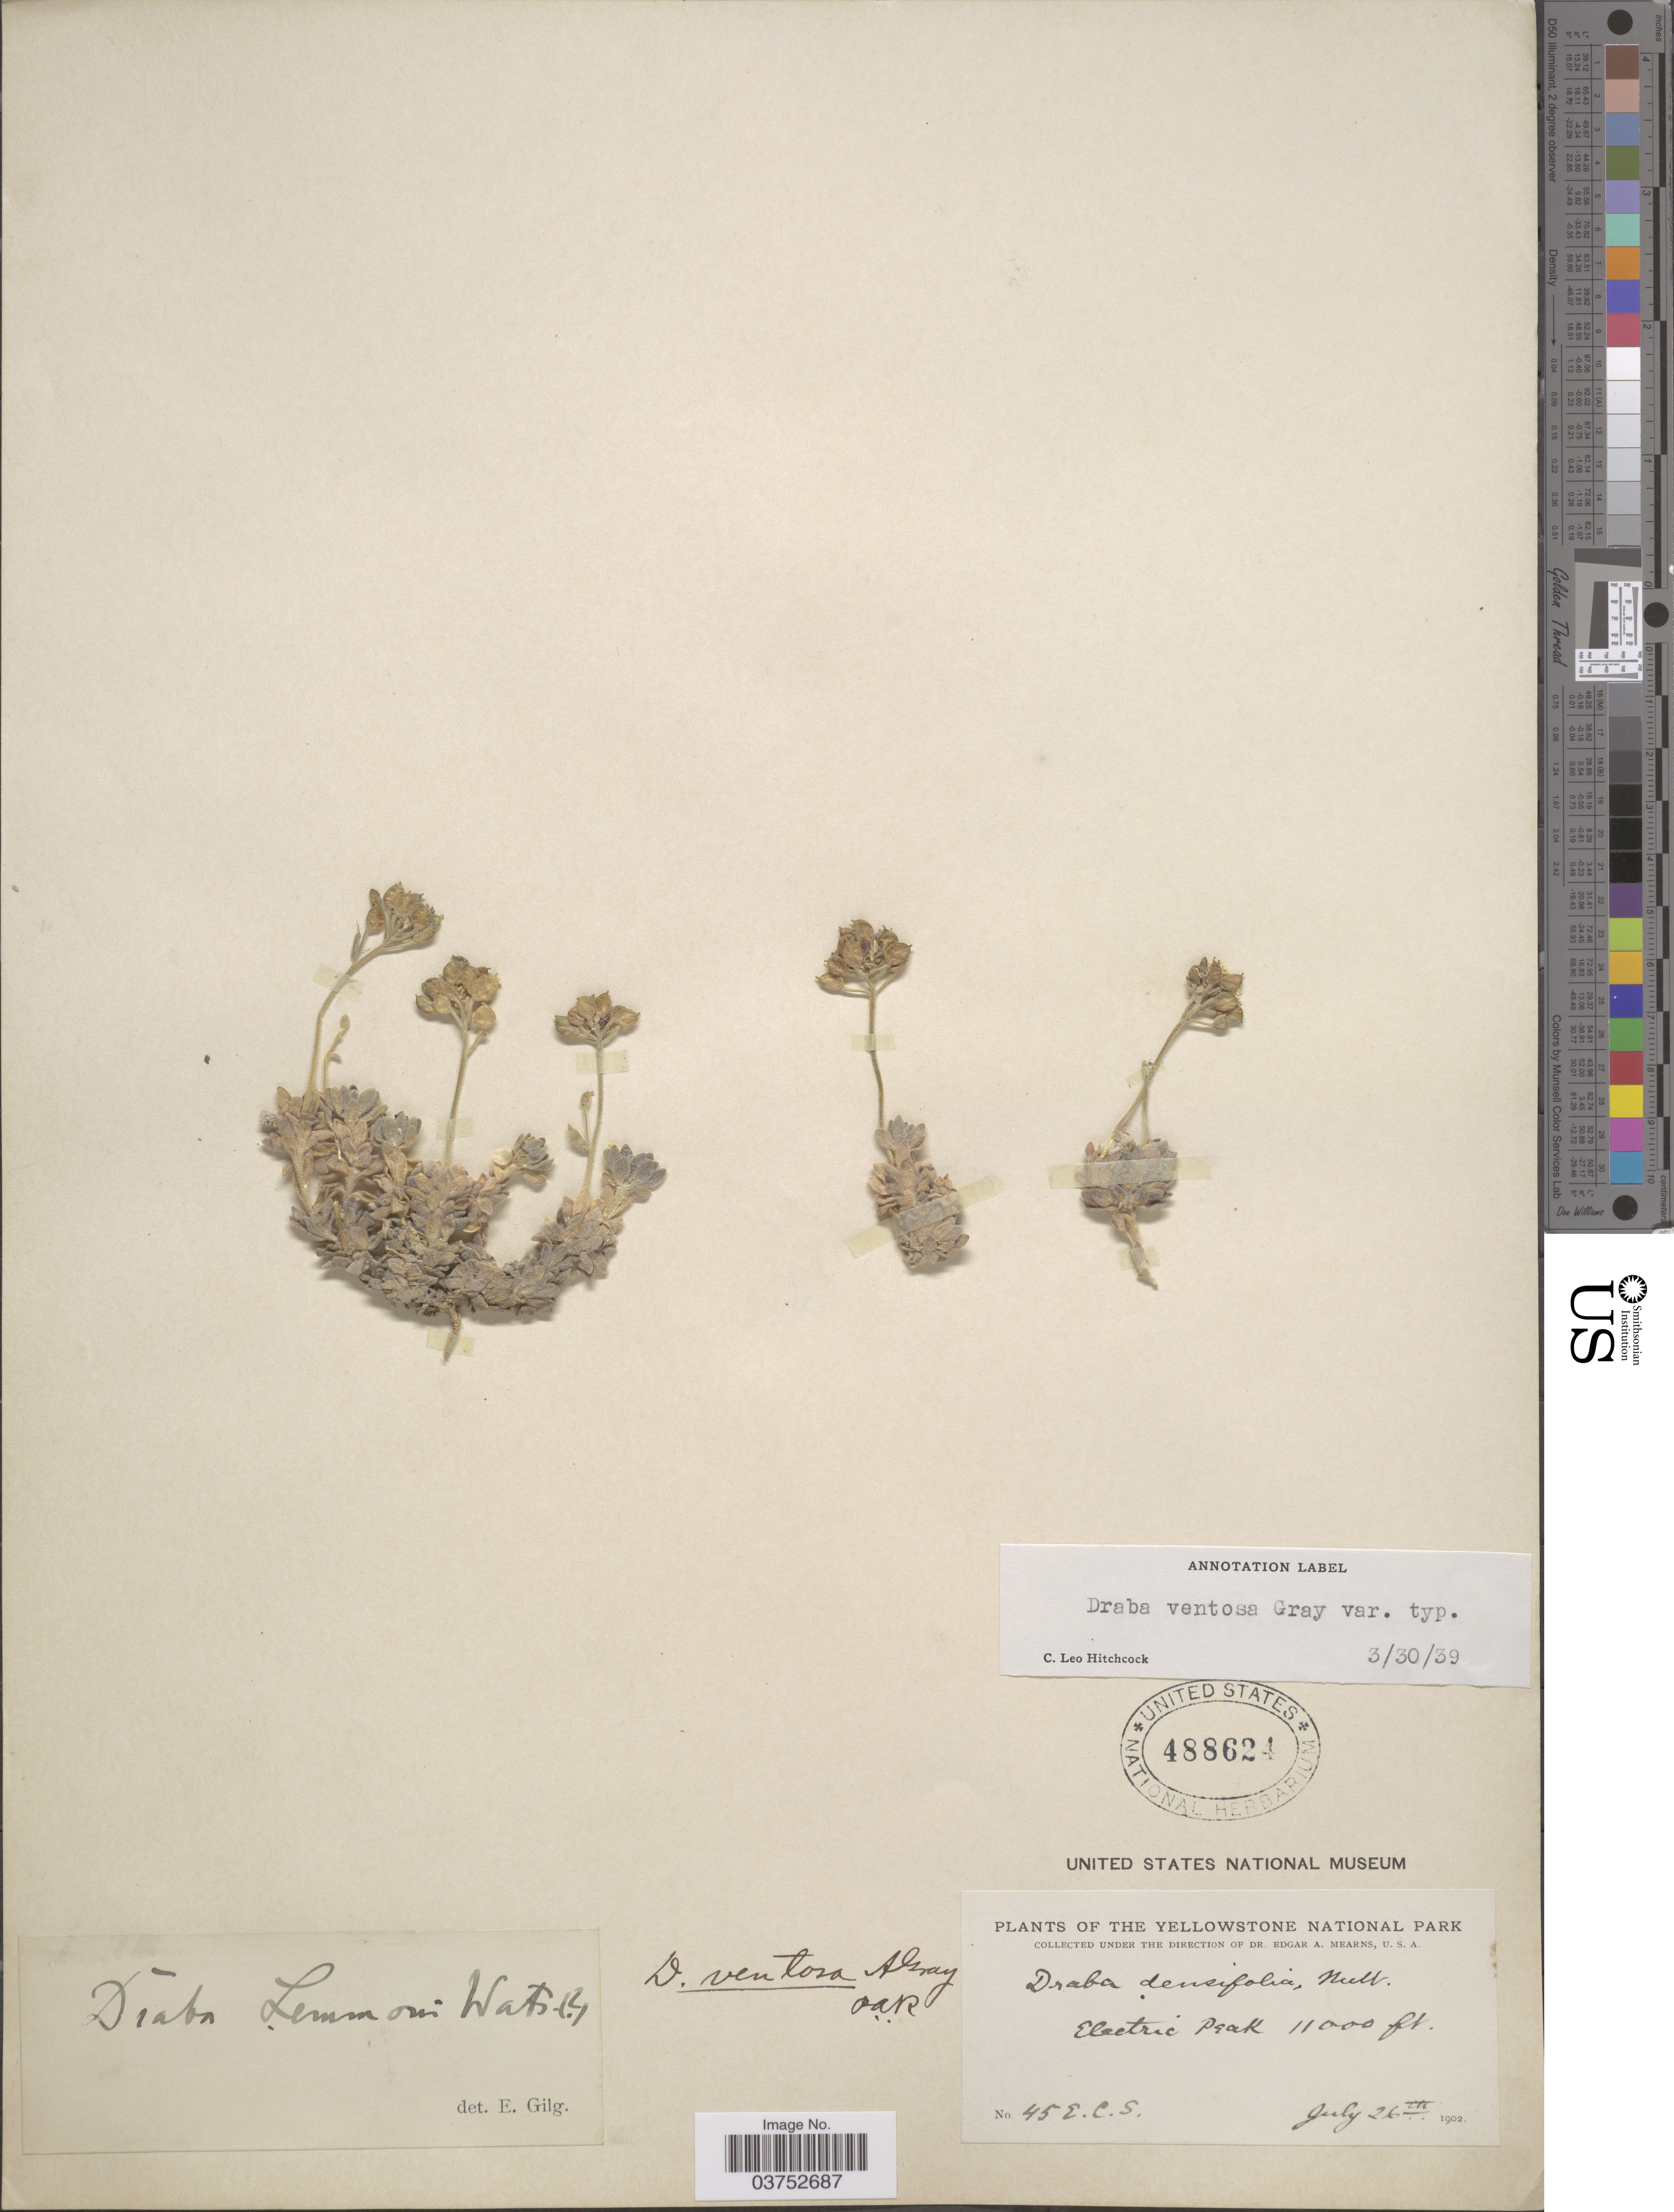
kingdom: Plantae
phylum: Tracheophyta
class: Magnoliopsida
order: Brassicales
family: Brassicaceae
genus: Draba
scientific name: Draba ventosa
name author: (A. Gray) A. Gray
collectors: E. C. Smith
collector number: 45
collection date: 1902-07-26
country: United States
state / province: Montana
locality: The Yellowstone National Park. Electric Peak.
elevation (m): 3353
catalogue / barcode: US 488624